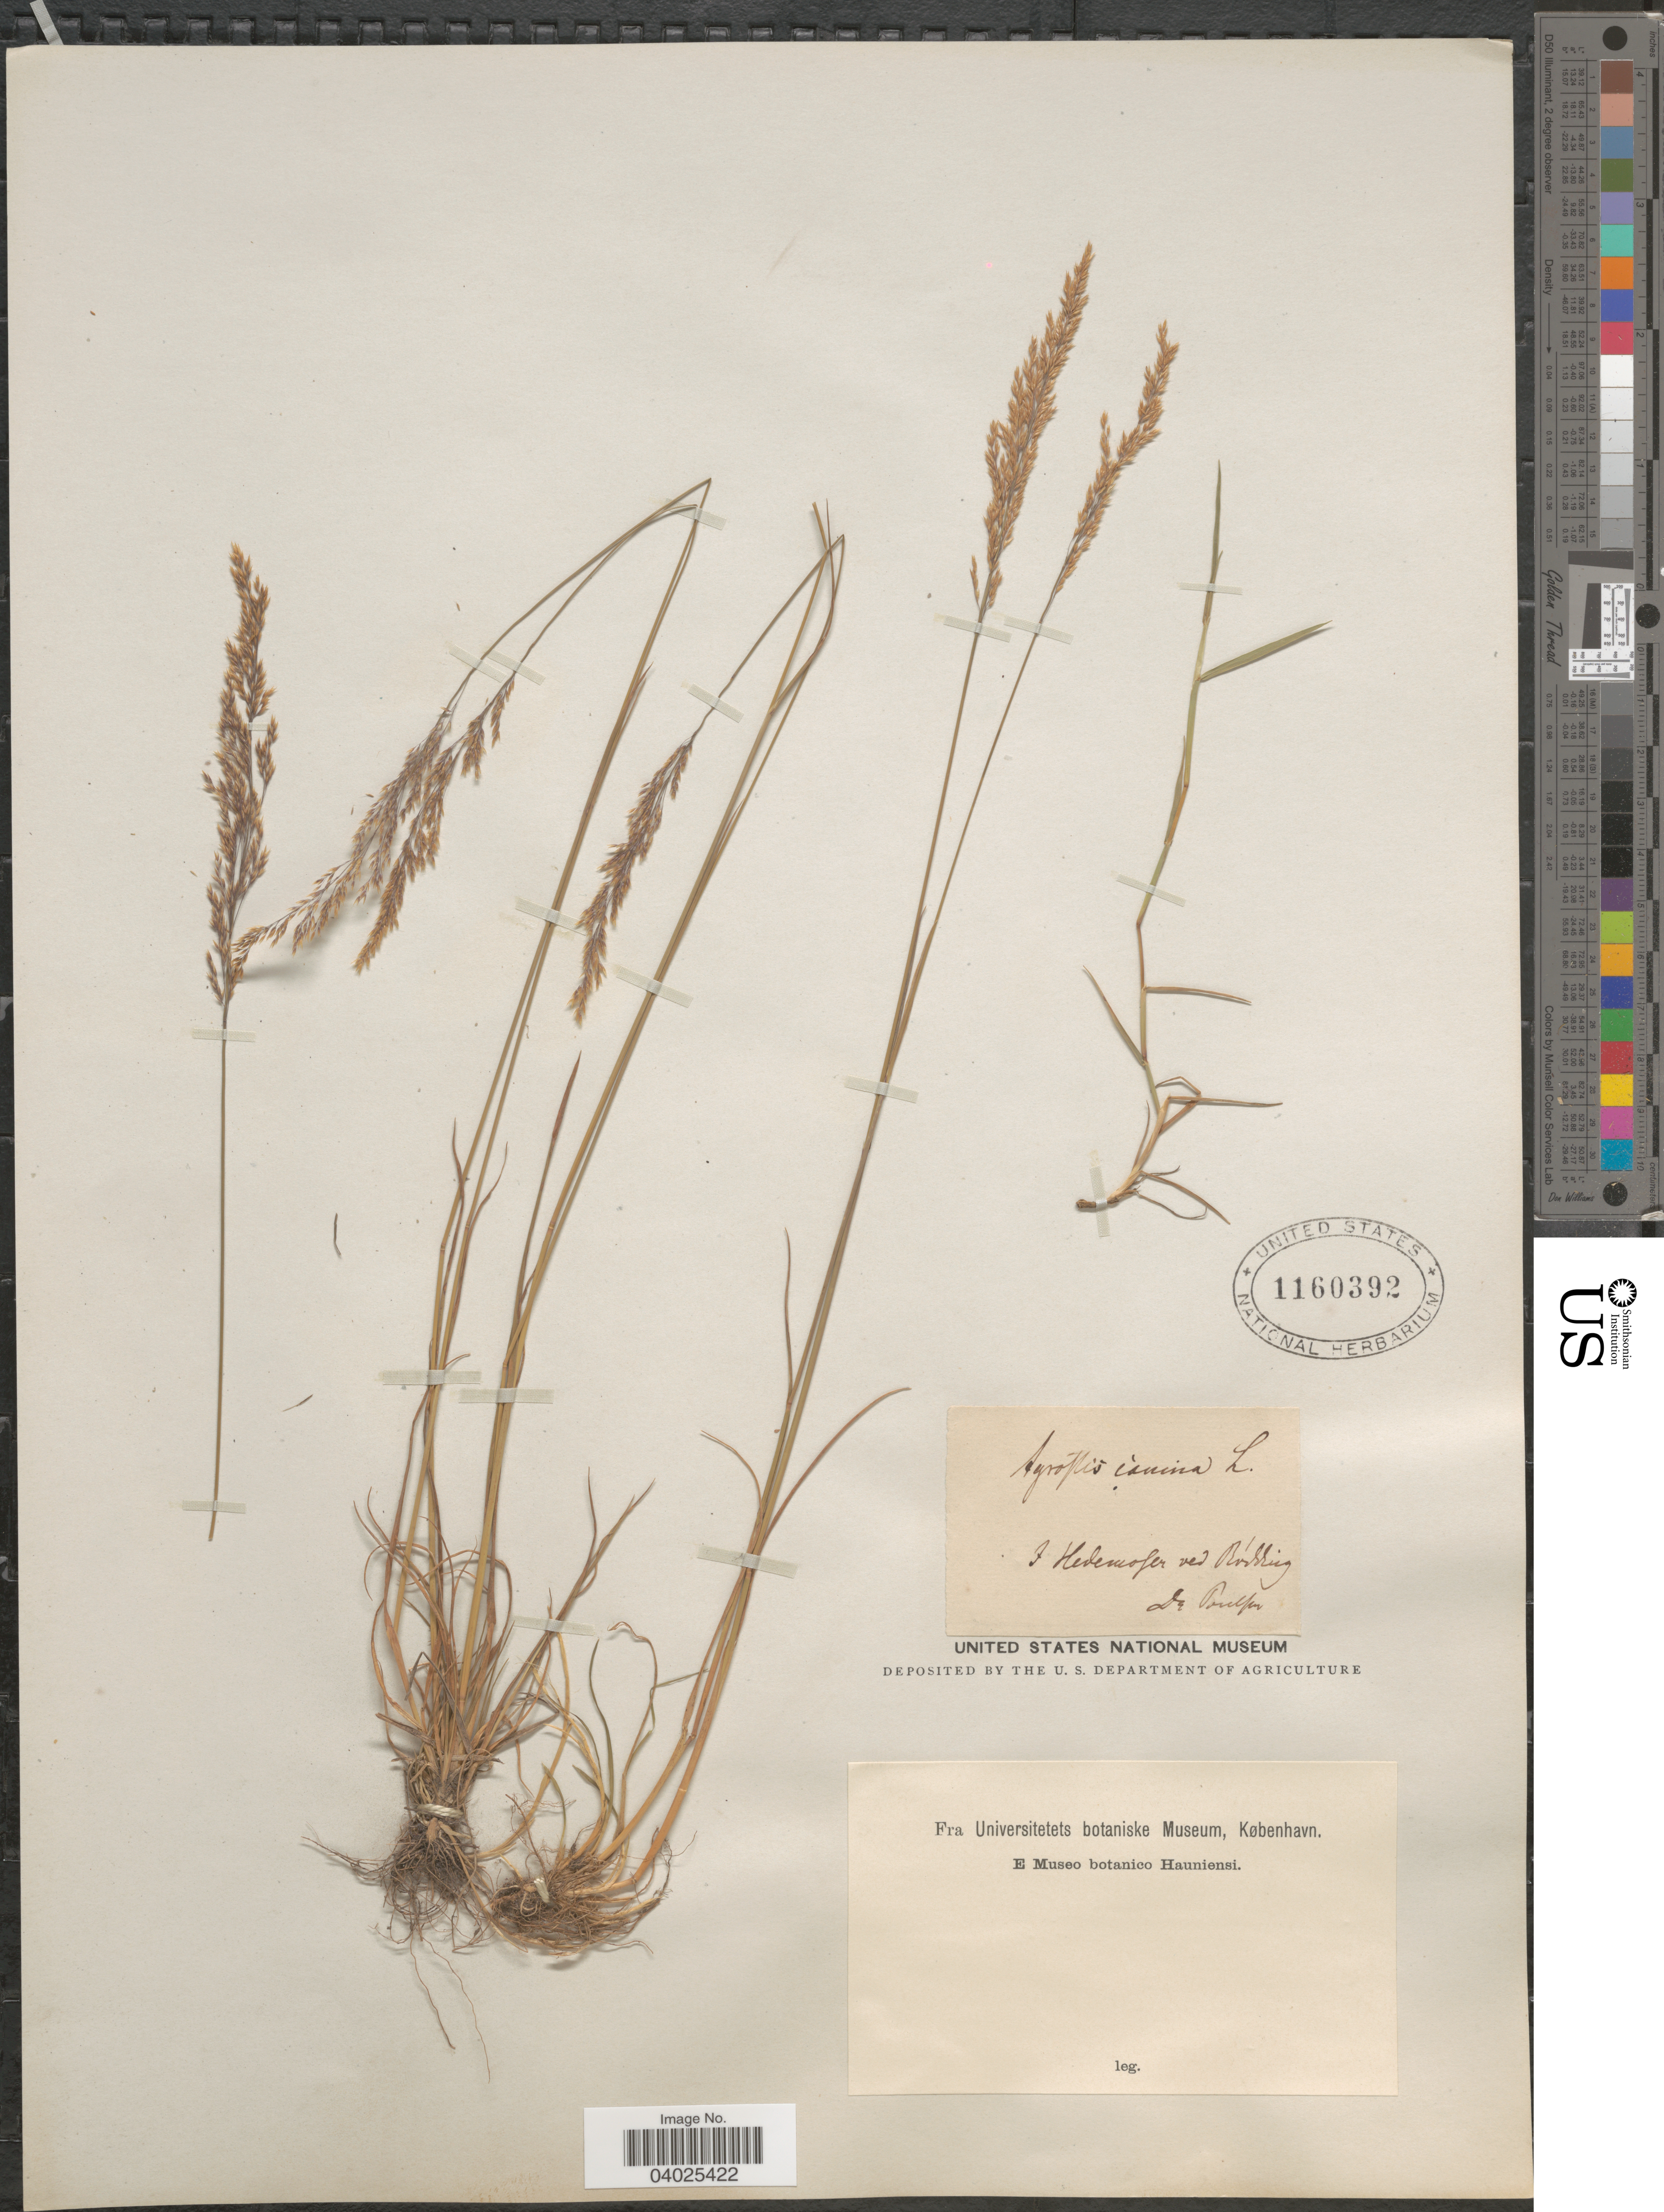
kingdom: Plantae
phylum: Tracheophyta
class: Liliopsida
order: Poales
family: Poaceae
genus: Agrostis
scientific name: Agrostis canina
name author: L.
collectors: -- Poulsen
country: Denmark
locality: F Hedemofer ved Ródding.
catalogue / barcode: US 1160392